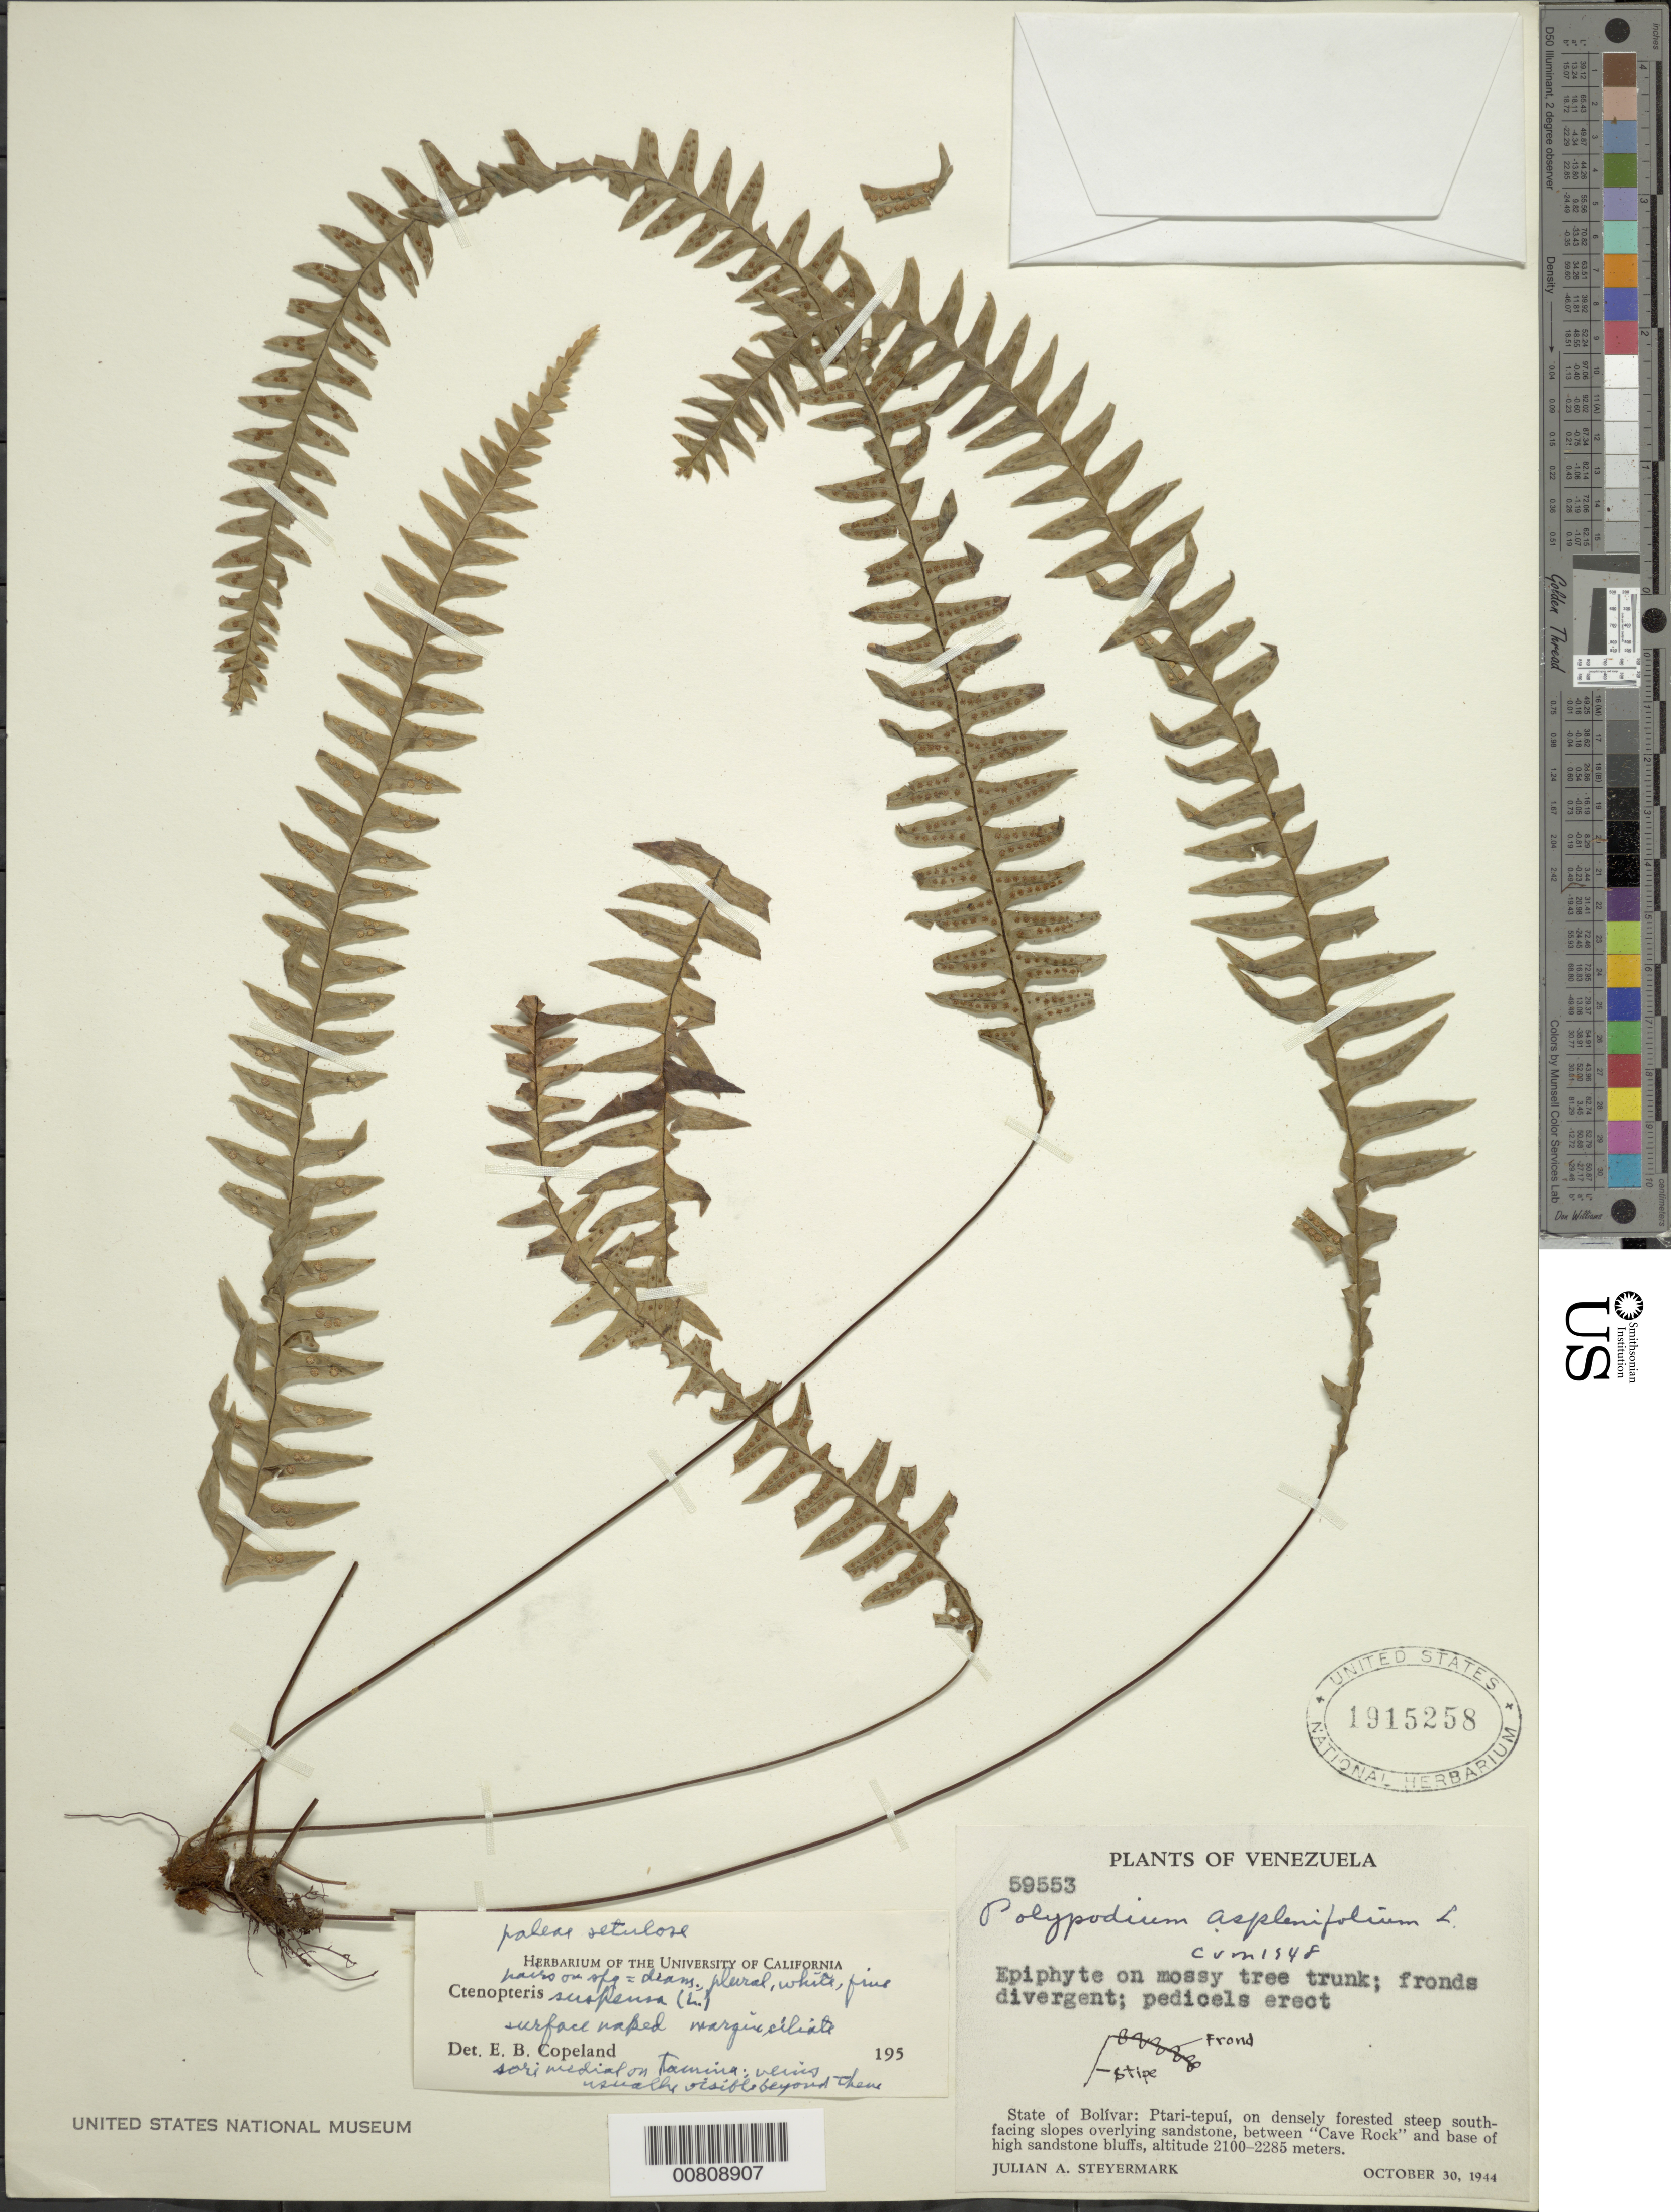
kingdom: Plantae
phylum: Tracheophyta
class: Polypodiopsida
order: Polypodiales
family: Polypodiaceae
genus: Terpsichore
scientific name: Terpsichore asplenifolia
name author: (L.) A.R. Sm.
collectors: J. Steyermark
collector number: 59553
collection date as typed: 30-Oct-44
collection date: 1944-10-30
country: Venezuela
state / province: Bolívar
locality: Ptari-tepuí, between "Cave Rock" and base of high sandstone bluffs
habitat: Densely forested steep S-facing slopes overlying sandstone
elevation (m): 2100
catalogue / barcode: US 1915258